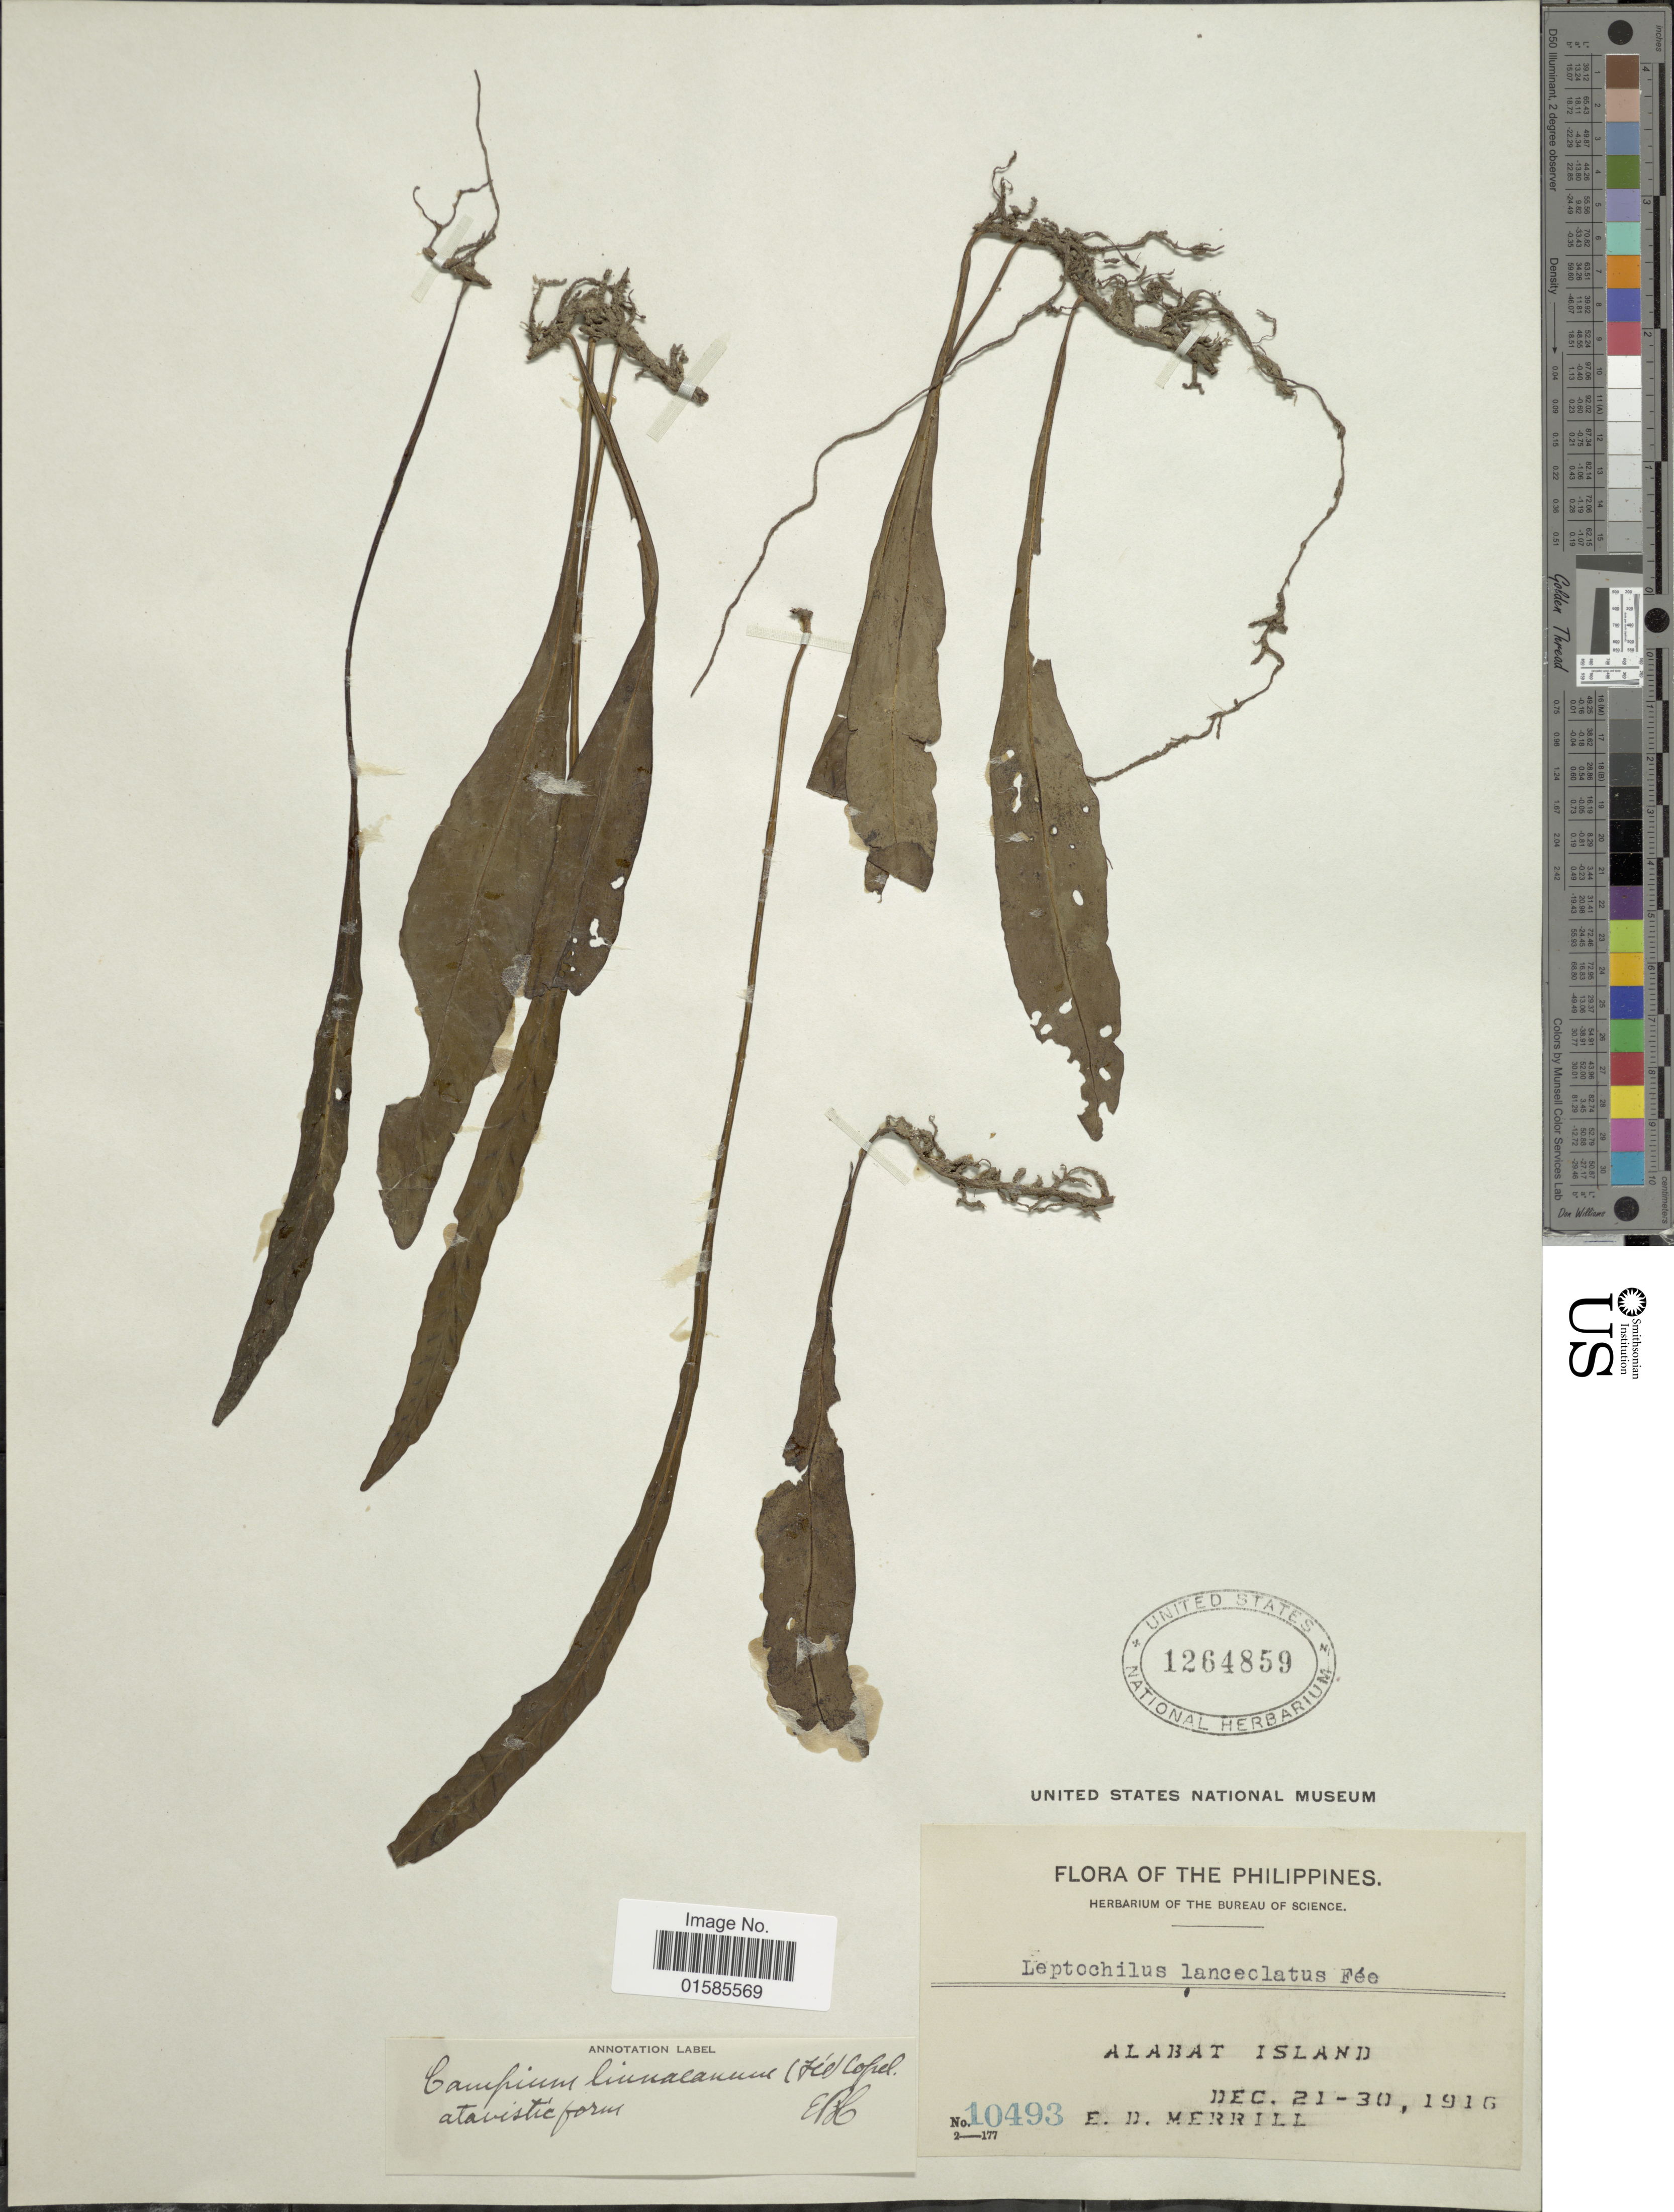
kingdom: Plantae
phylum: Tracheophyta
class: Polypodiopsida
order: Polypodiales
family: Polypodiaceae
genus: Leptochilus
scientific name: Leptochilus macrophyllus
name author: (Blume) Noot.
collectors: E. Merrill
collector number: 10493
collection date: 1916-12-21/1916-12-30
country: Philippines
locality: The Philippines, Alabat Island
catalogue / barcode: US 1264859